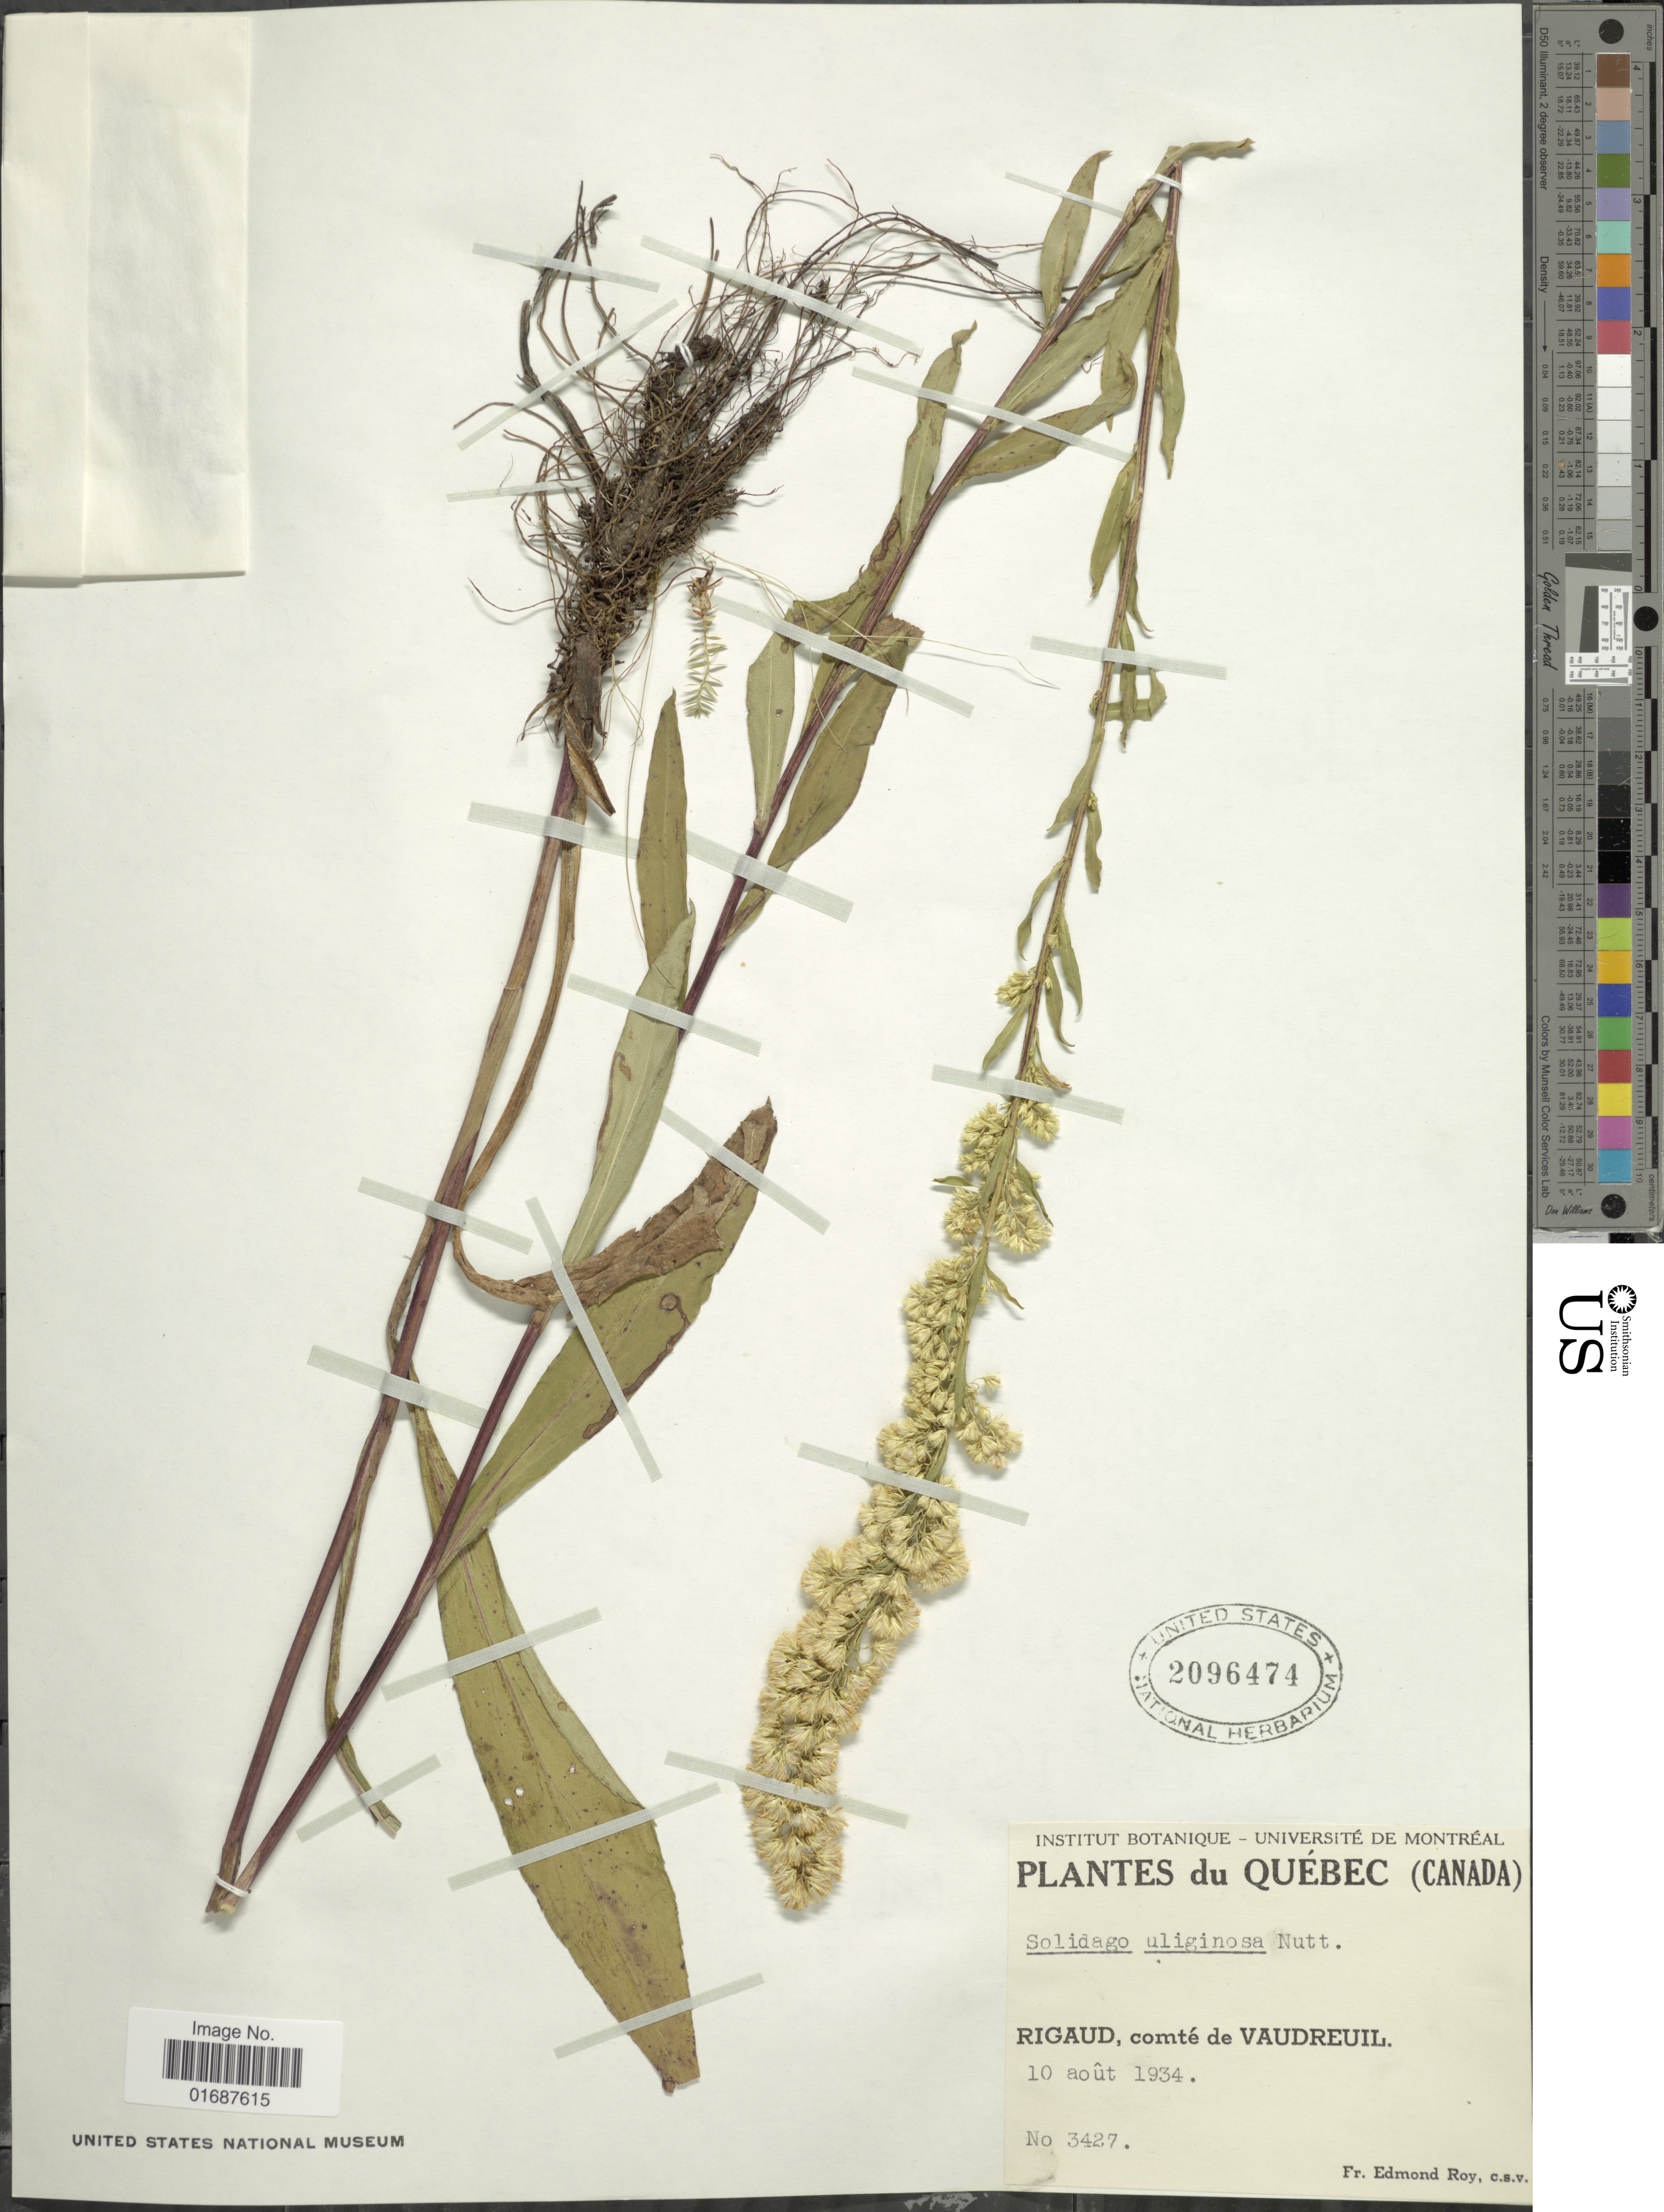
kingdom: Plantae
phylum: Tracheophyta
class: Magnoliopsida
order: Asterales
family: Asteraceae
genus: Solidago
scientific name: Solidago uliginosa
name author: Nutt.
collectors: E. Roy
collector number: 3427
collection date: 1934-08-10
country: Canada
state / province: Quebec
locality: Rigaud, comté de Vaudreuil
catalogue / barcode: US 2096474